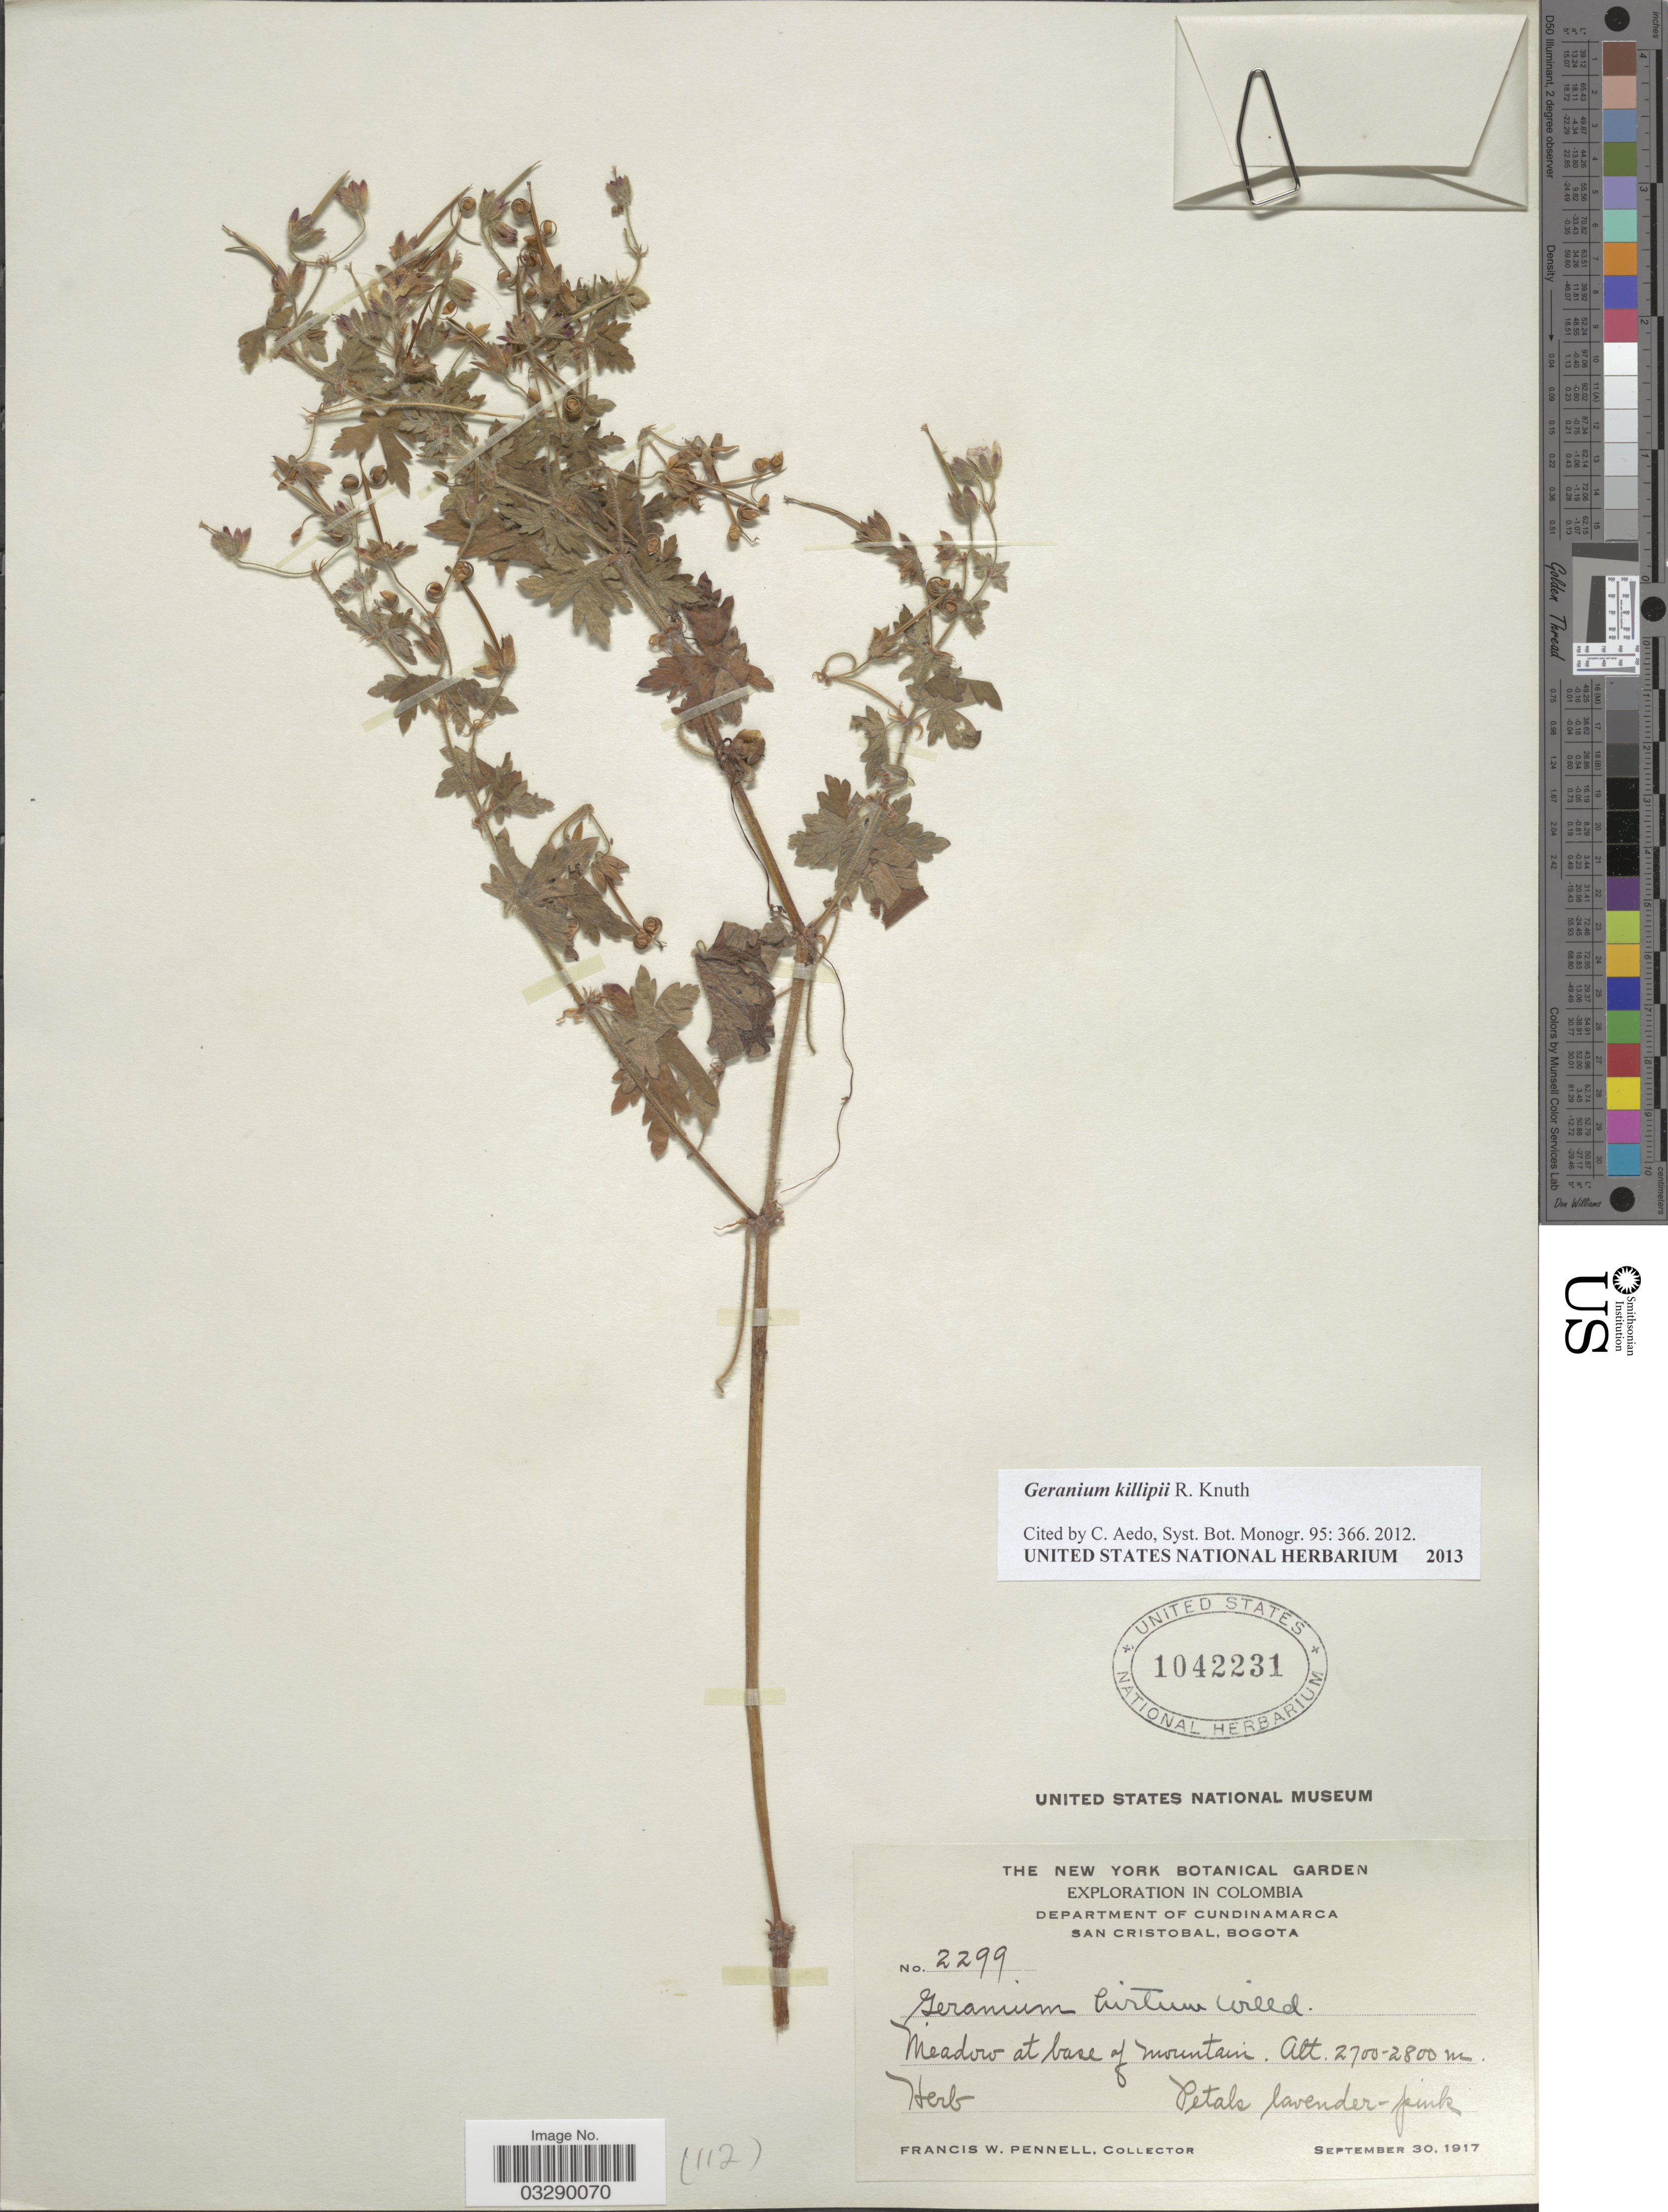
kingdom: Plantae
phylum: Tracheophyta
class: Magnoliopsida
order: Geraniales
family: Geraniaceae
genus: Geranium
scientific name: Geranium killipii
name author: R. Knuth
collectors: F. W. Pennell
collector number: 2299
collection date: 1917-09-30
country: Colombia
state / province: Cundinamarca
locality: Department of Cundinamarca. San Cristobal, Bogota. Meadow at base of mountain.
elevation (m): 2700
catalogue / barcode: US 1042231